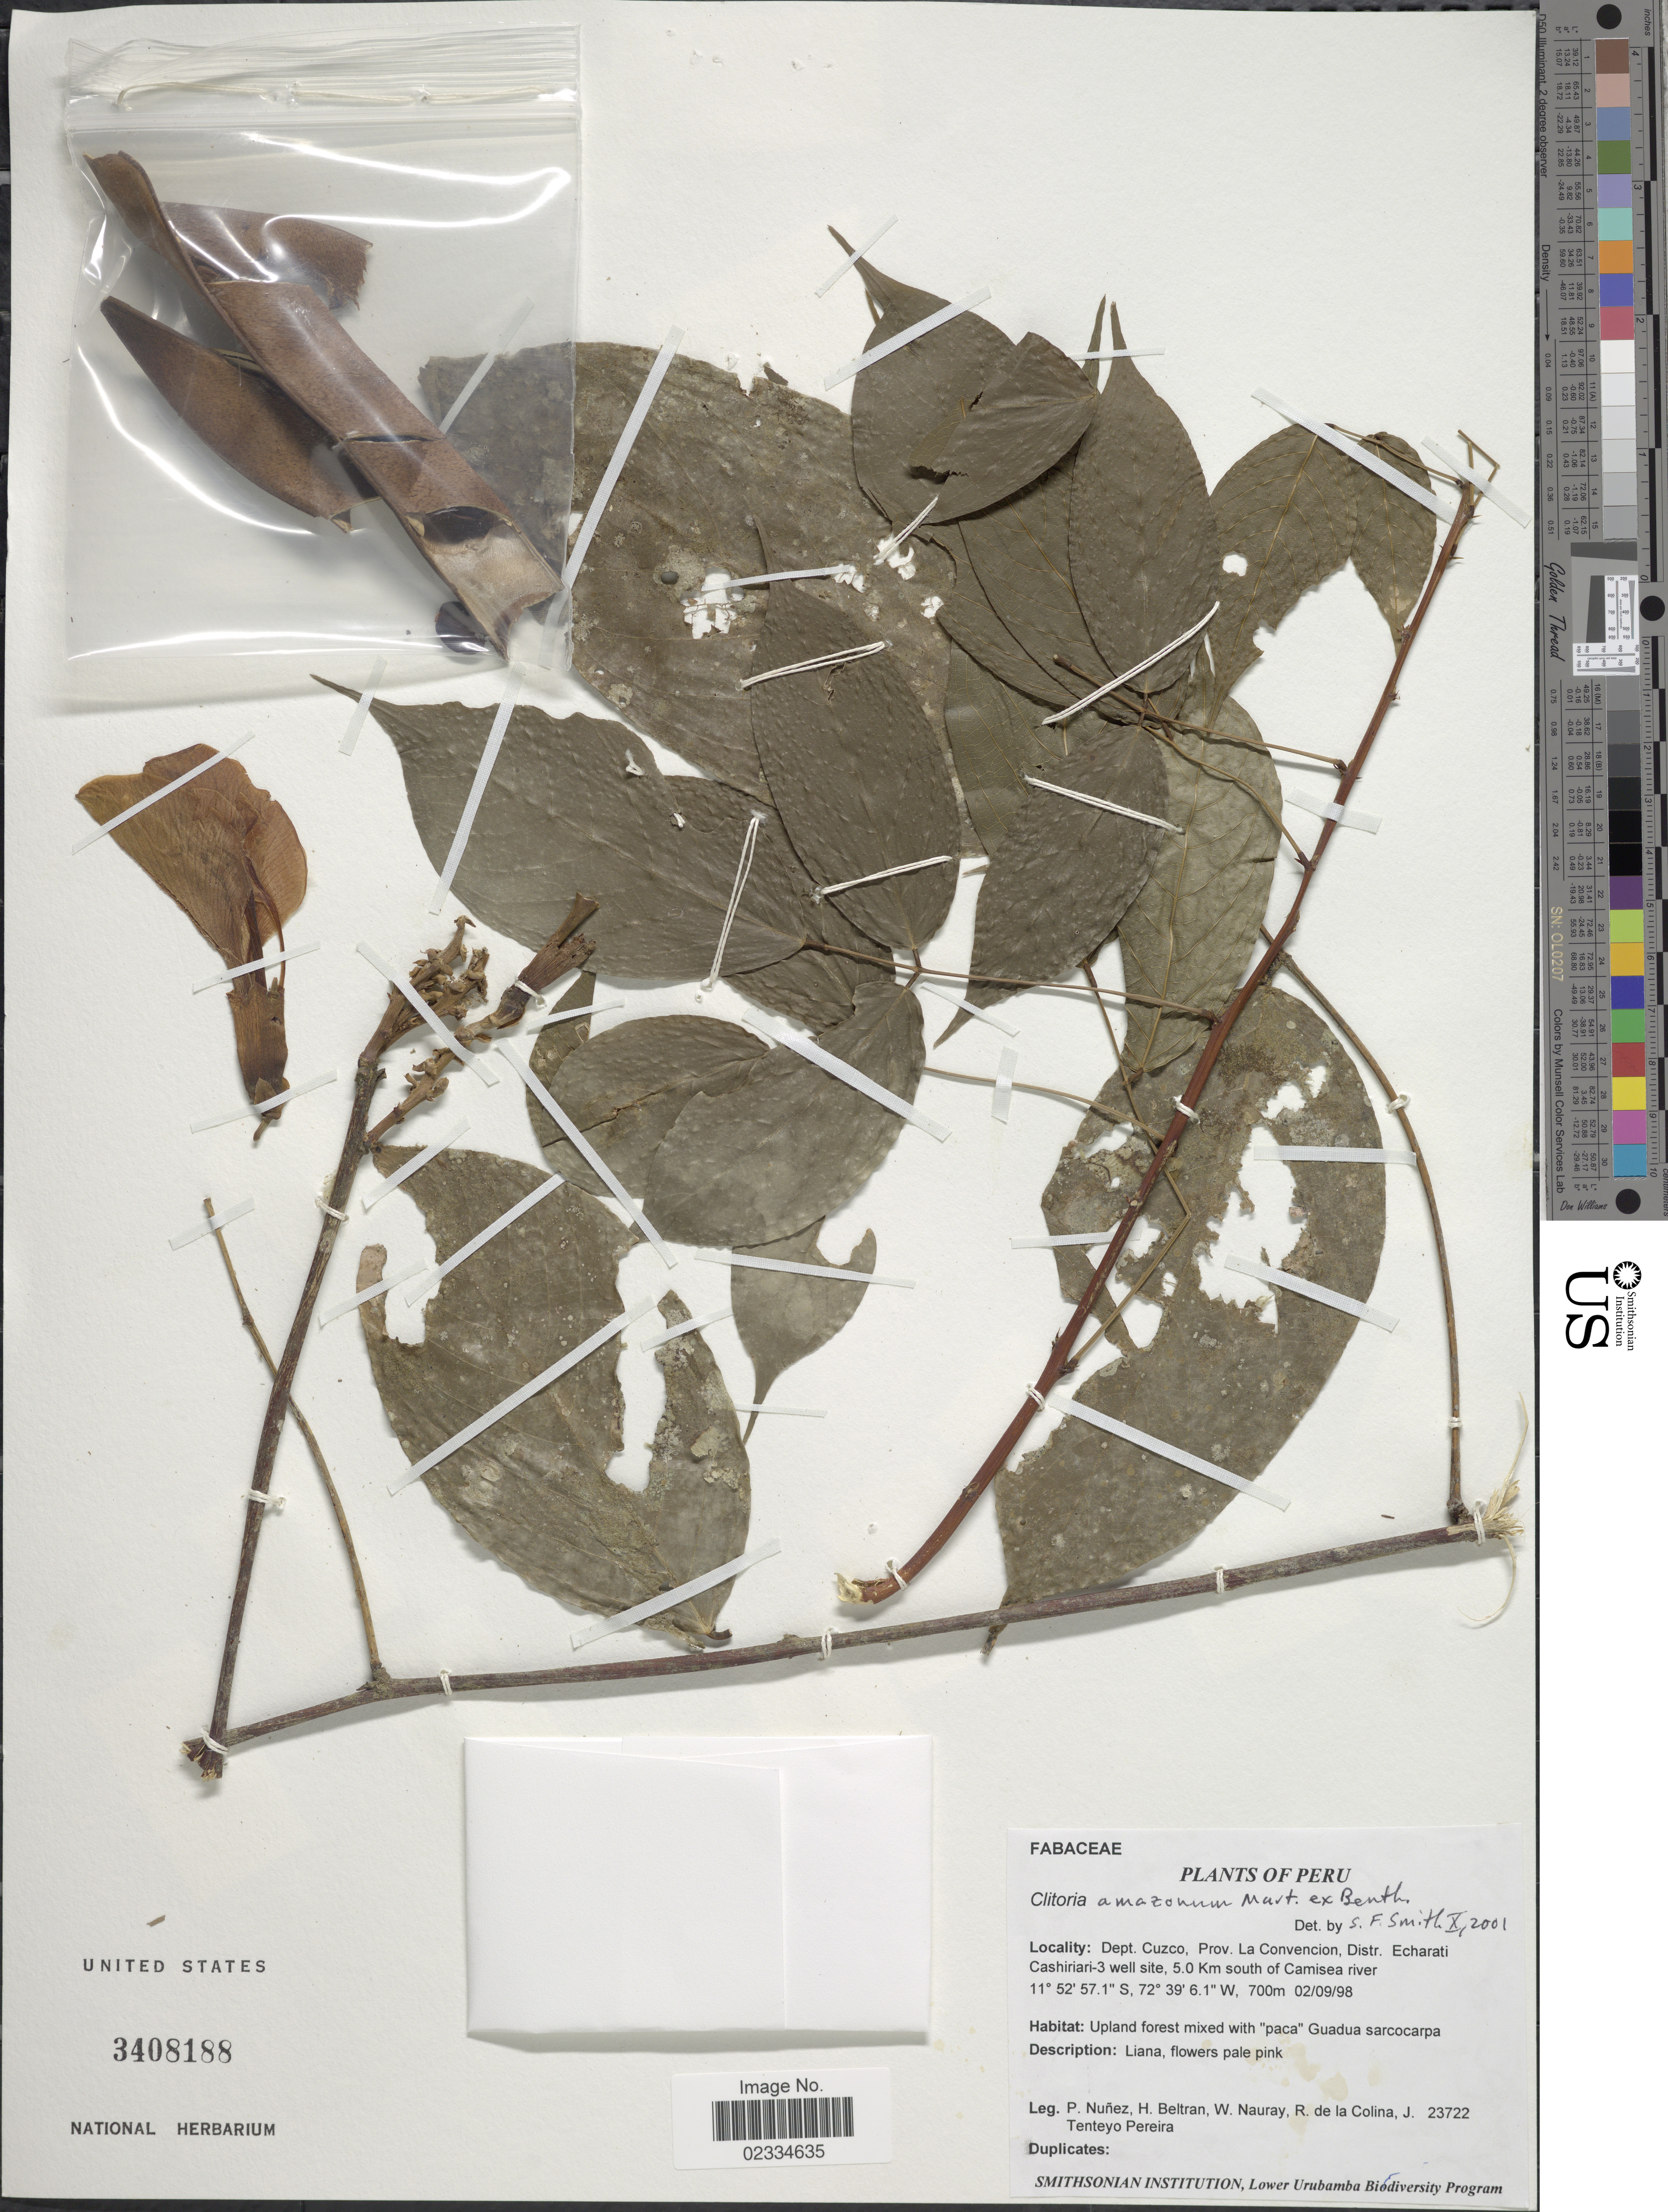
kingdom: Plantae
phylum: Tracheophyta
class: Magnoliopsida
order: Fabales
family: Fabaceae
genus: Clitoria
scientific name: Clitoria amazonum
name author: Mart. ex Benth.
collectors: P. Nuñez V., H. Beltran, W. Nauray, R. de La Colina & T. Pereiro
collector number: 23722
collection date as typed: Transcribed d/m/y: 2/9/98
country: Peru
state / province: Cusco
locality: Dept. Cuzco, Prov. La Convencion, Distr. Echarati cashiriari-3 well site, 5.0 Km south of Camisea river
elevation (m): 700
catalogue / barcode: US 3408188